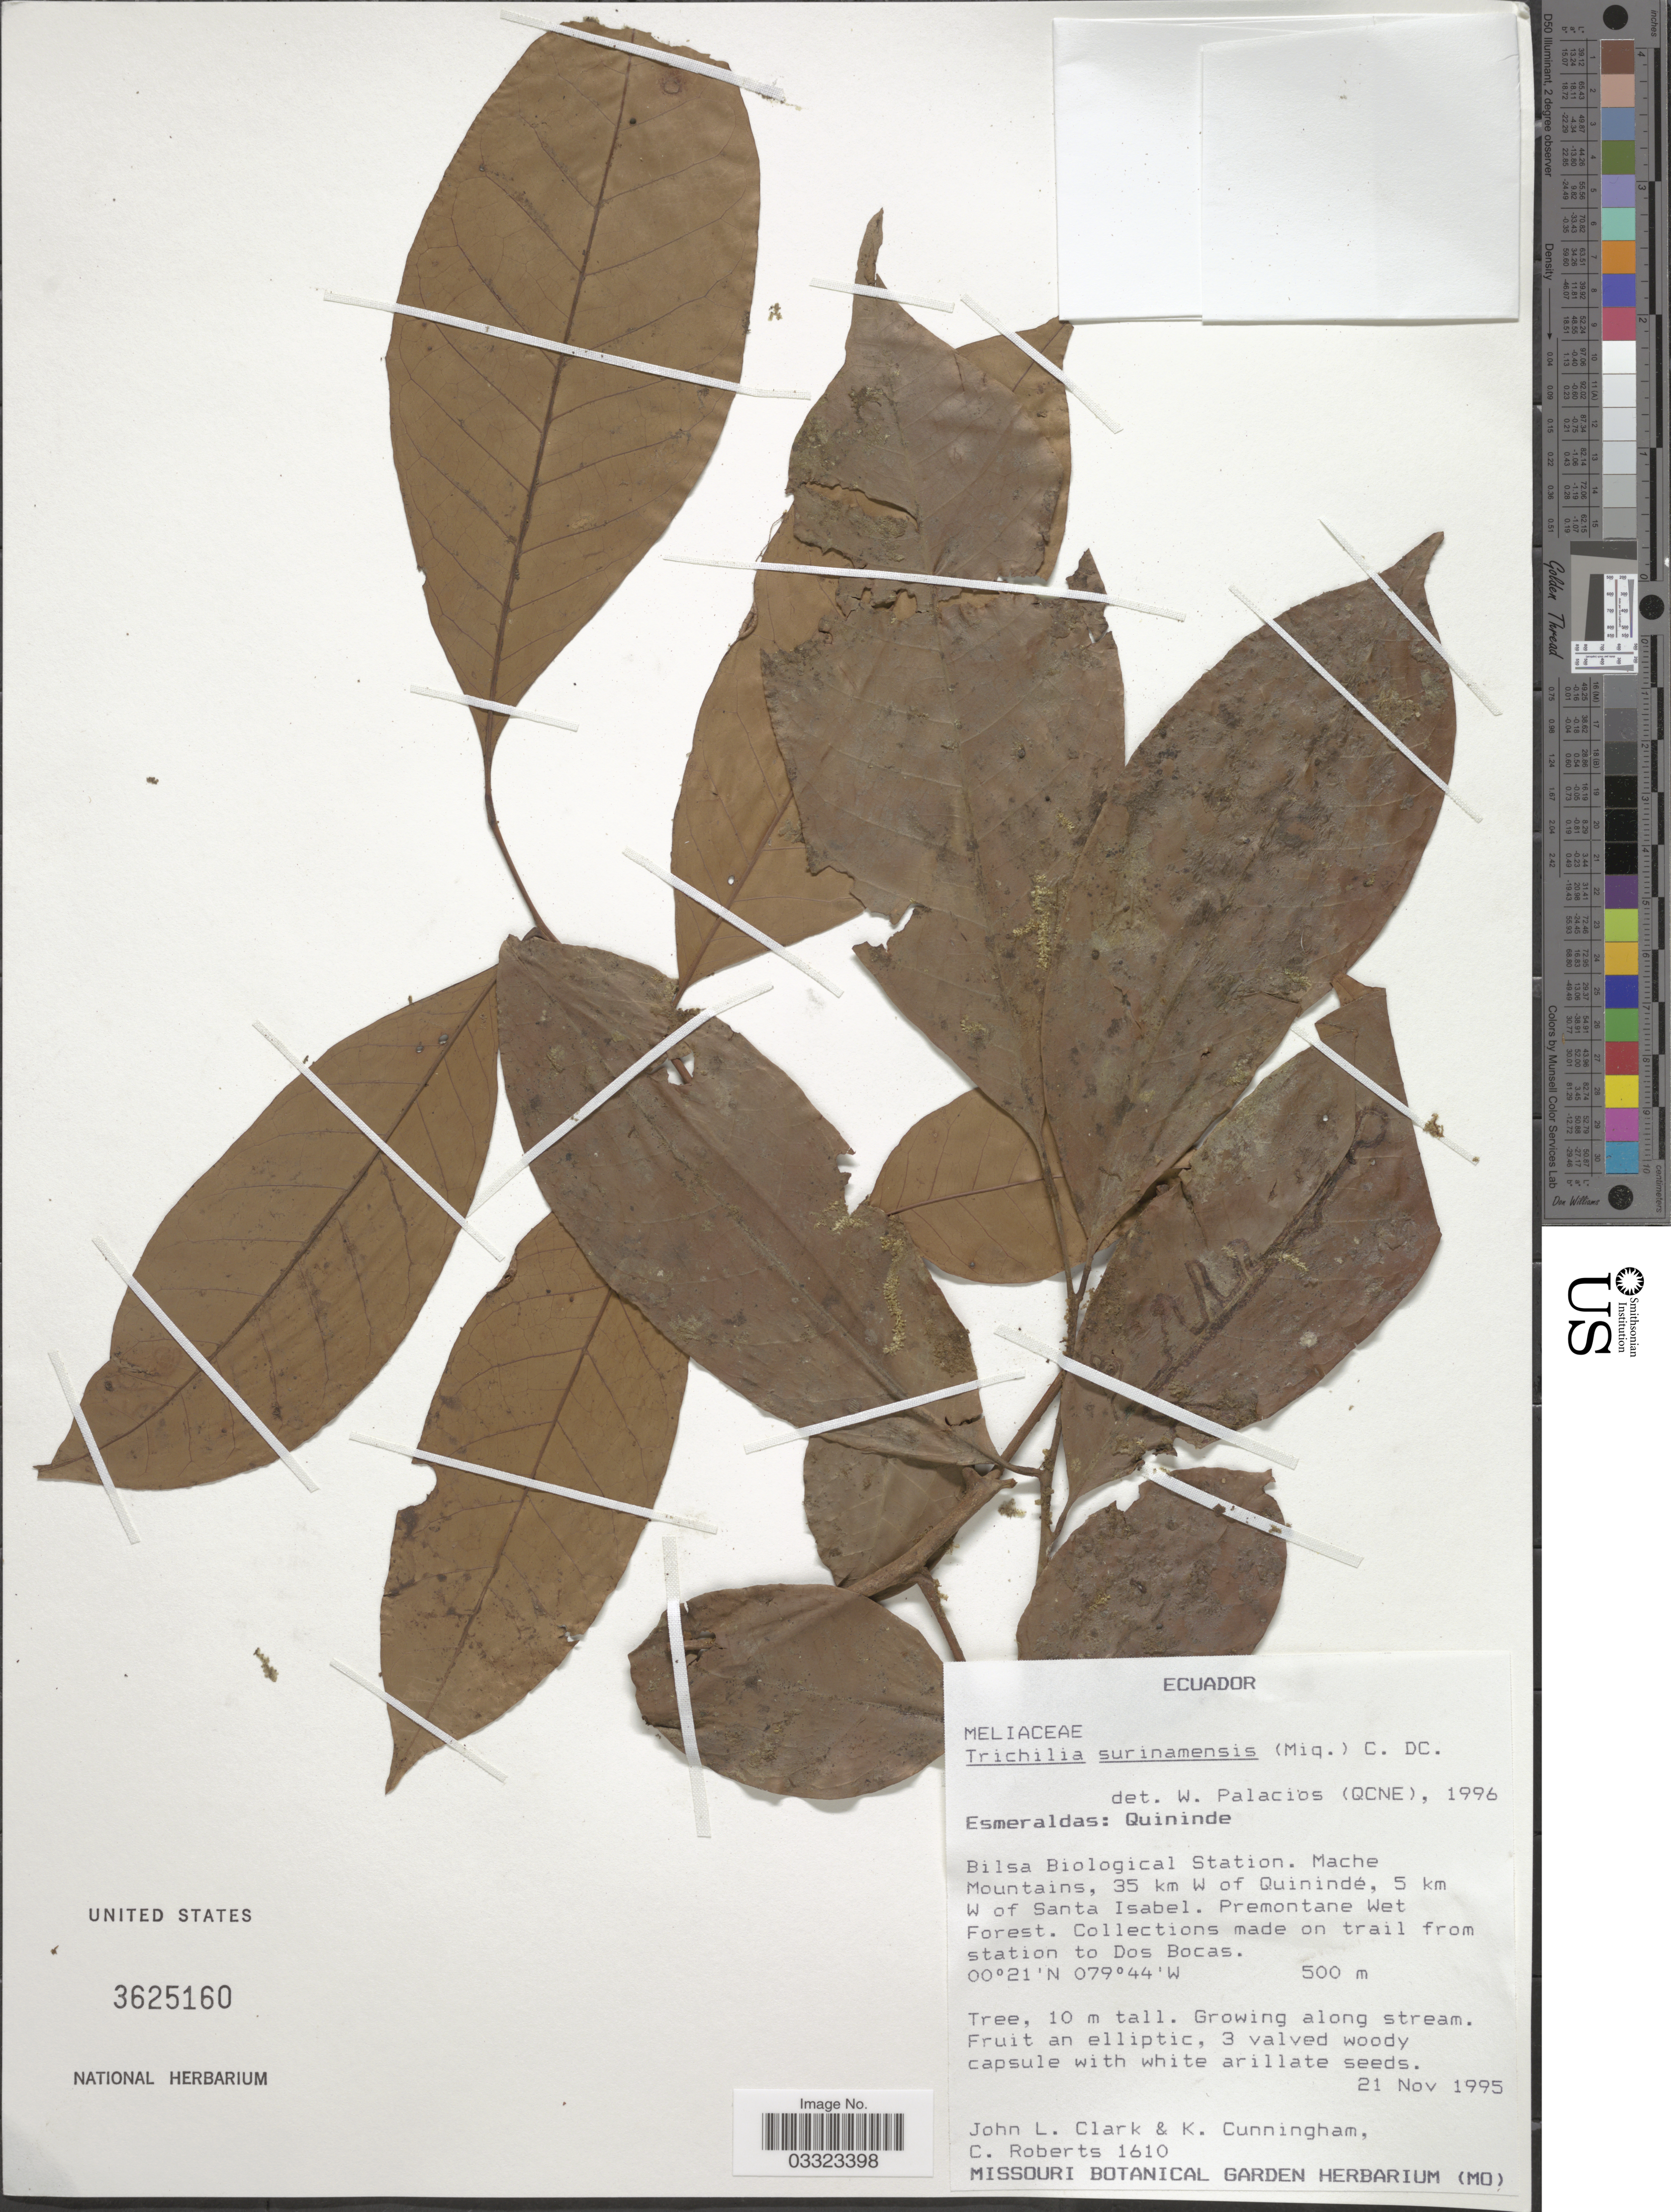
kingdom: Plantae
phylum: Tracheophyta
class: Magnoliopsida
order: Sapindales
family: Meliaceae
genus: Trichilia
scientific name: Trichilia surinamensis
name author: (Miq.) C. DC.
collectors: J. L. Clark, K. Cunningham & C. Roberts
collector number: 1610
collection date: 1995-11-21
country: Ecuador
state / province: Esmeraldas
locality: Quininde, Bilsa Biological Station. Mache Mountains, 35 km W Quinindé, 5 km W of Santa Isabel. on trail from station to Dos Bocas.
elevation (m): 500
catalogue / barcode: US 3625160